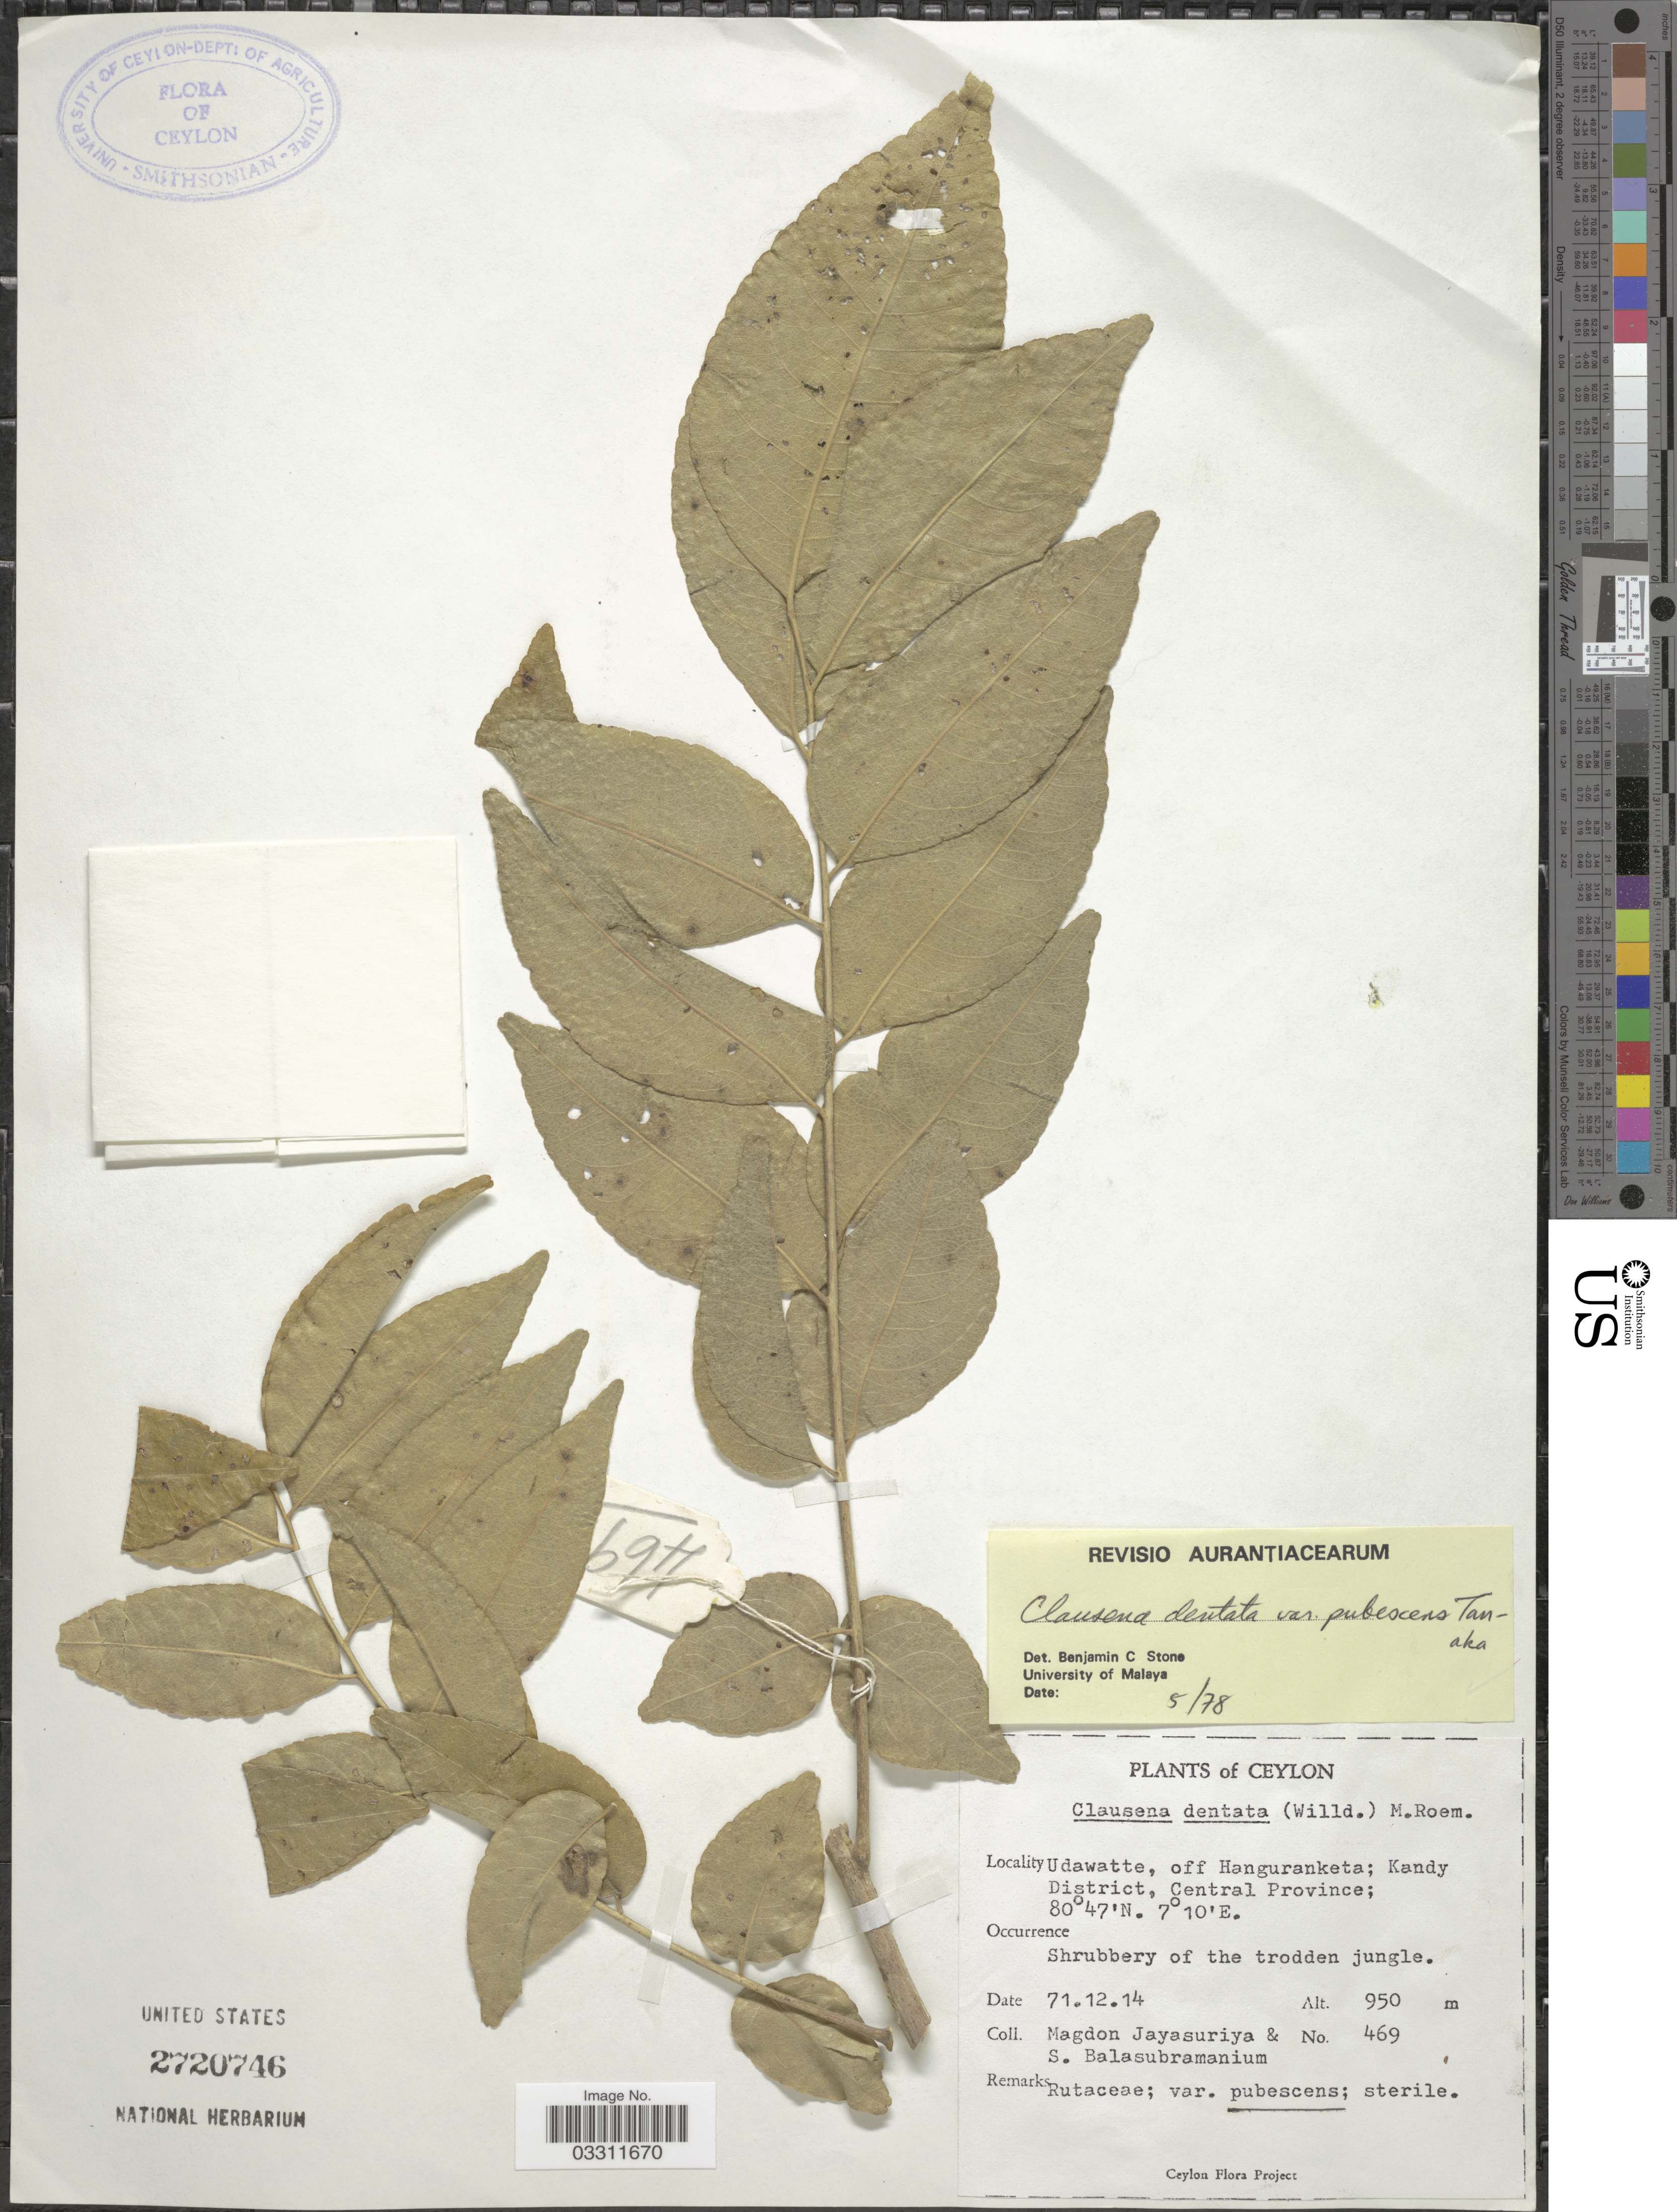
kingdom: Plantae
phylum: Tracheophyta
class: Magnoliopsida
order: Sapindales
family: Rutaceae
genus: Clausena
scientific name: Clausena anisata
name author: (Willd.) Benth.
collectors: A. H. Jayasuriya & S. Balasubramanium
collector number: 469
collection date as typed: Transcribed d/m/y: 14/12/71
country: Sri Lanka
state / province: Central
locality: Ceylon. Udawatte, off Hanguranketa; Kandy District.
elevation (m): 950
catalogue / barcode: US 27270746